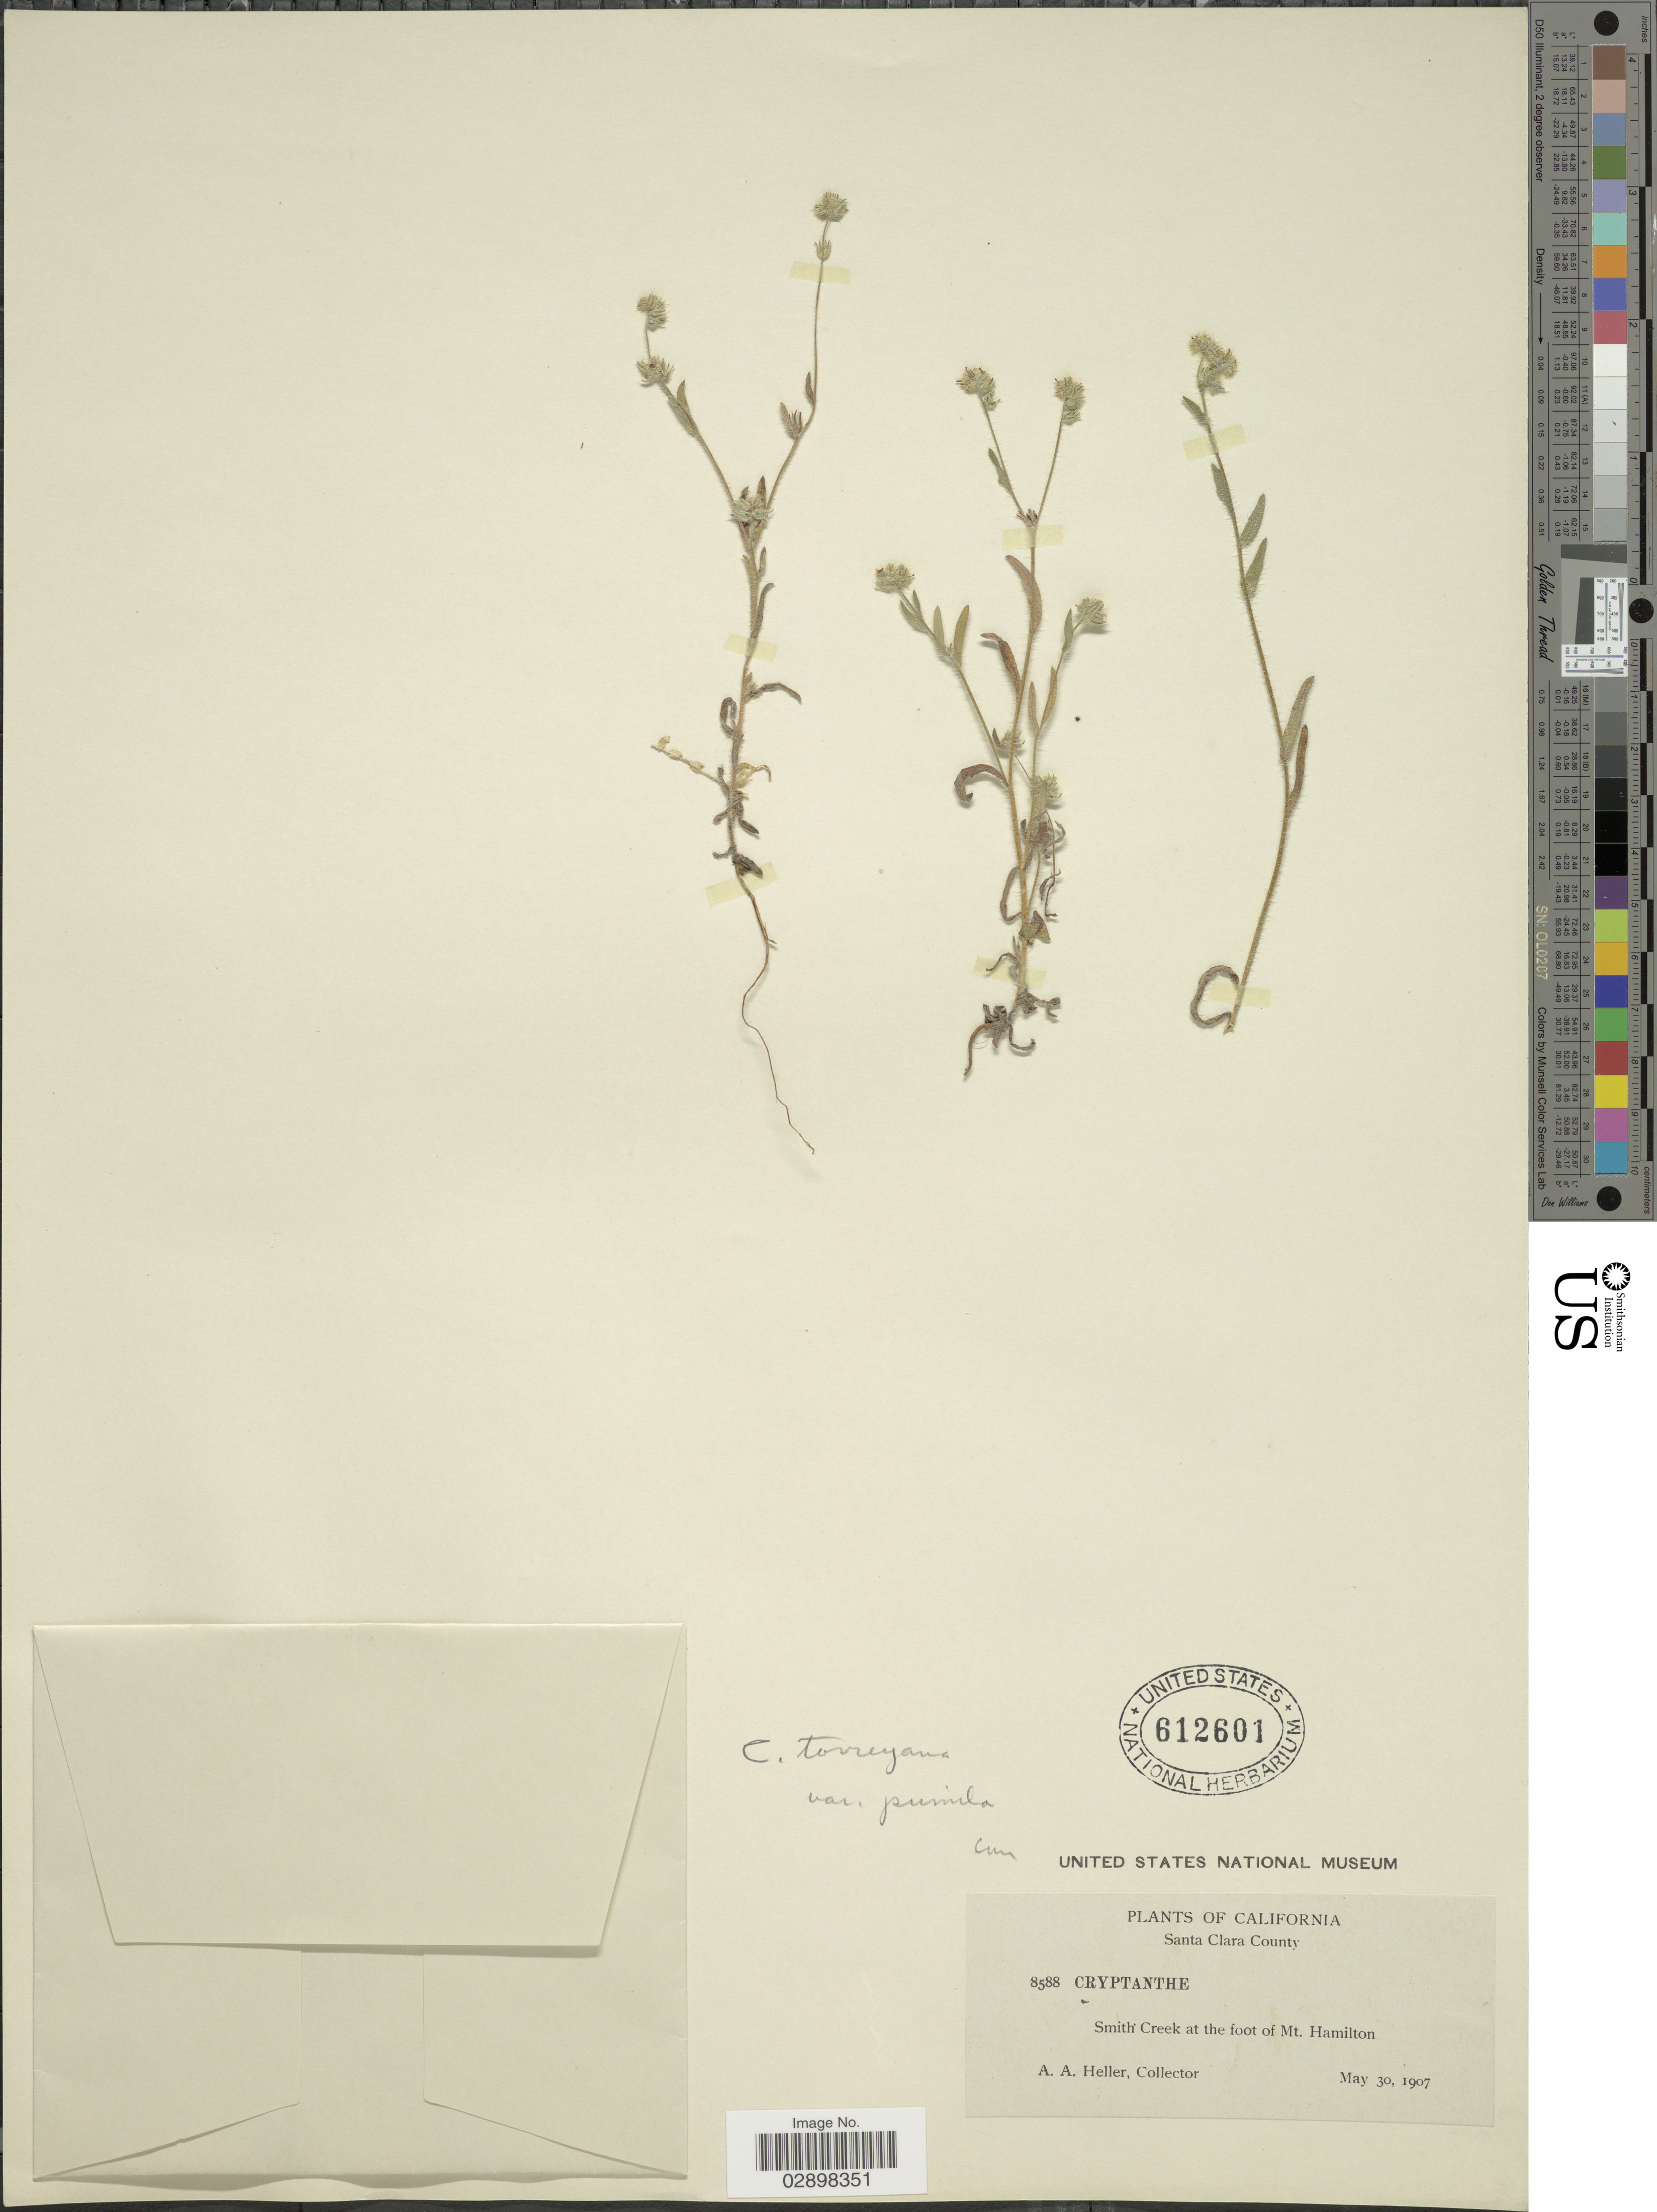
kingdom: Plantae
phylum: Tracheophyta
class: Magnoliopsida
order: Boraginales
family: Boraginaceae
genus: Cryptantha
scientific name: Cryptantha torreyana var. pumila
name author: (A. Heller) I.M. Johnst.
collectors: A. A. Heller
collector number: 8588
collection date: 1907-05-30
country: United States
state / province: California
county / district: Santa Clara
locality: Santa Clara County, Smith Creek at the foot of Mt. Hamilton.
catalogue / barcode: US 612601